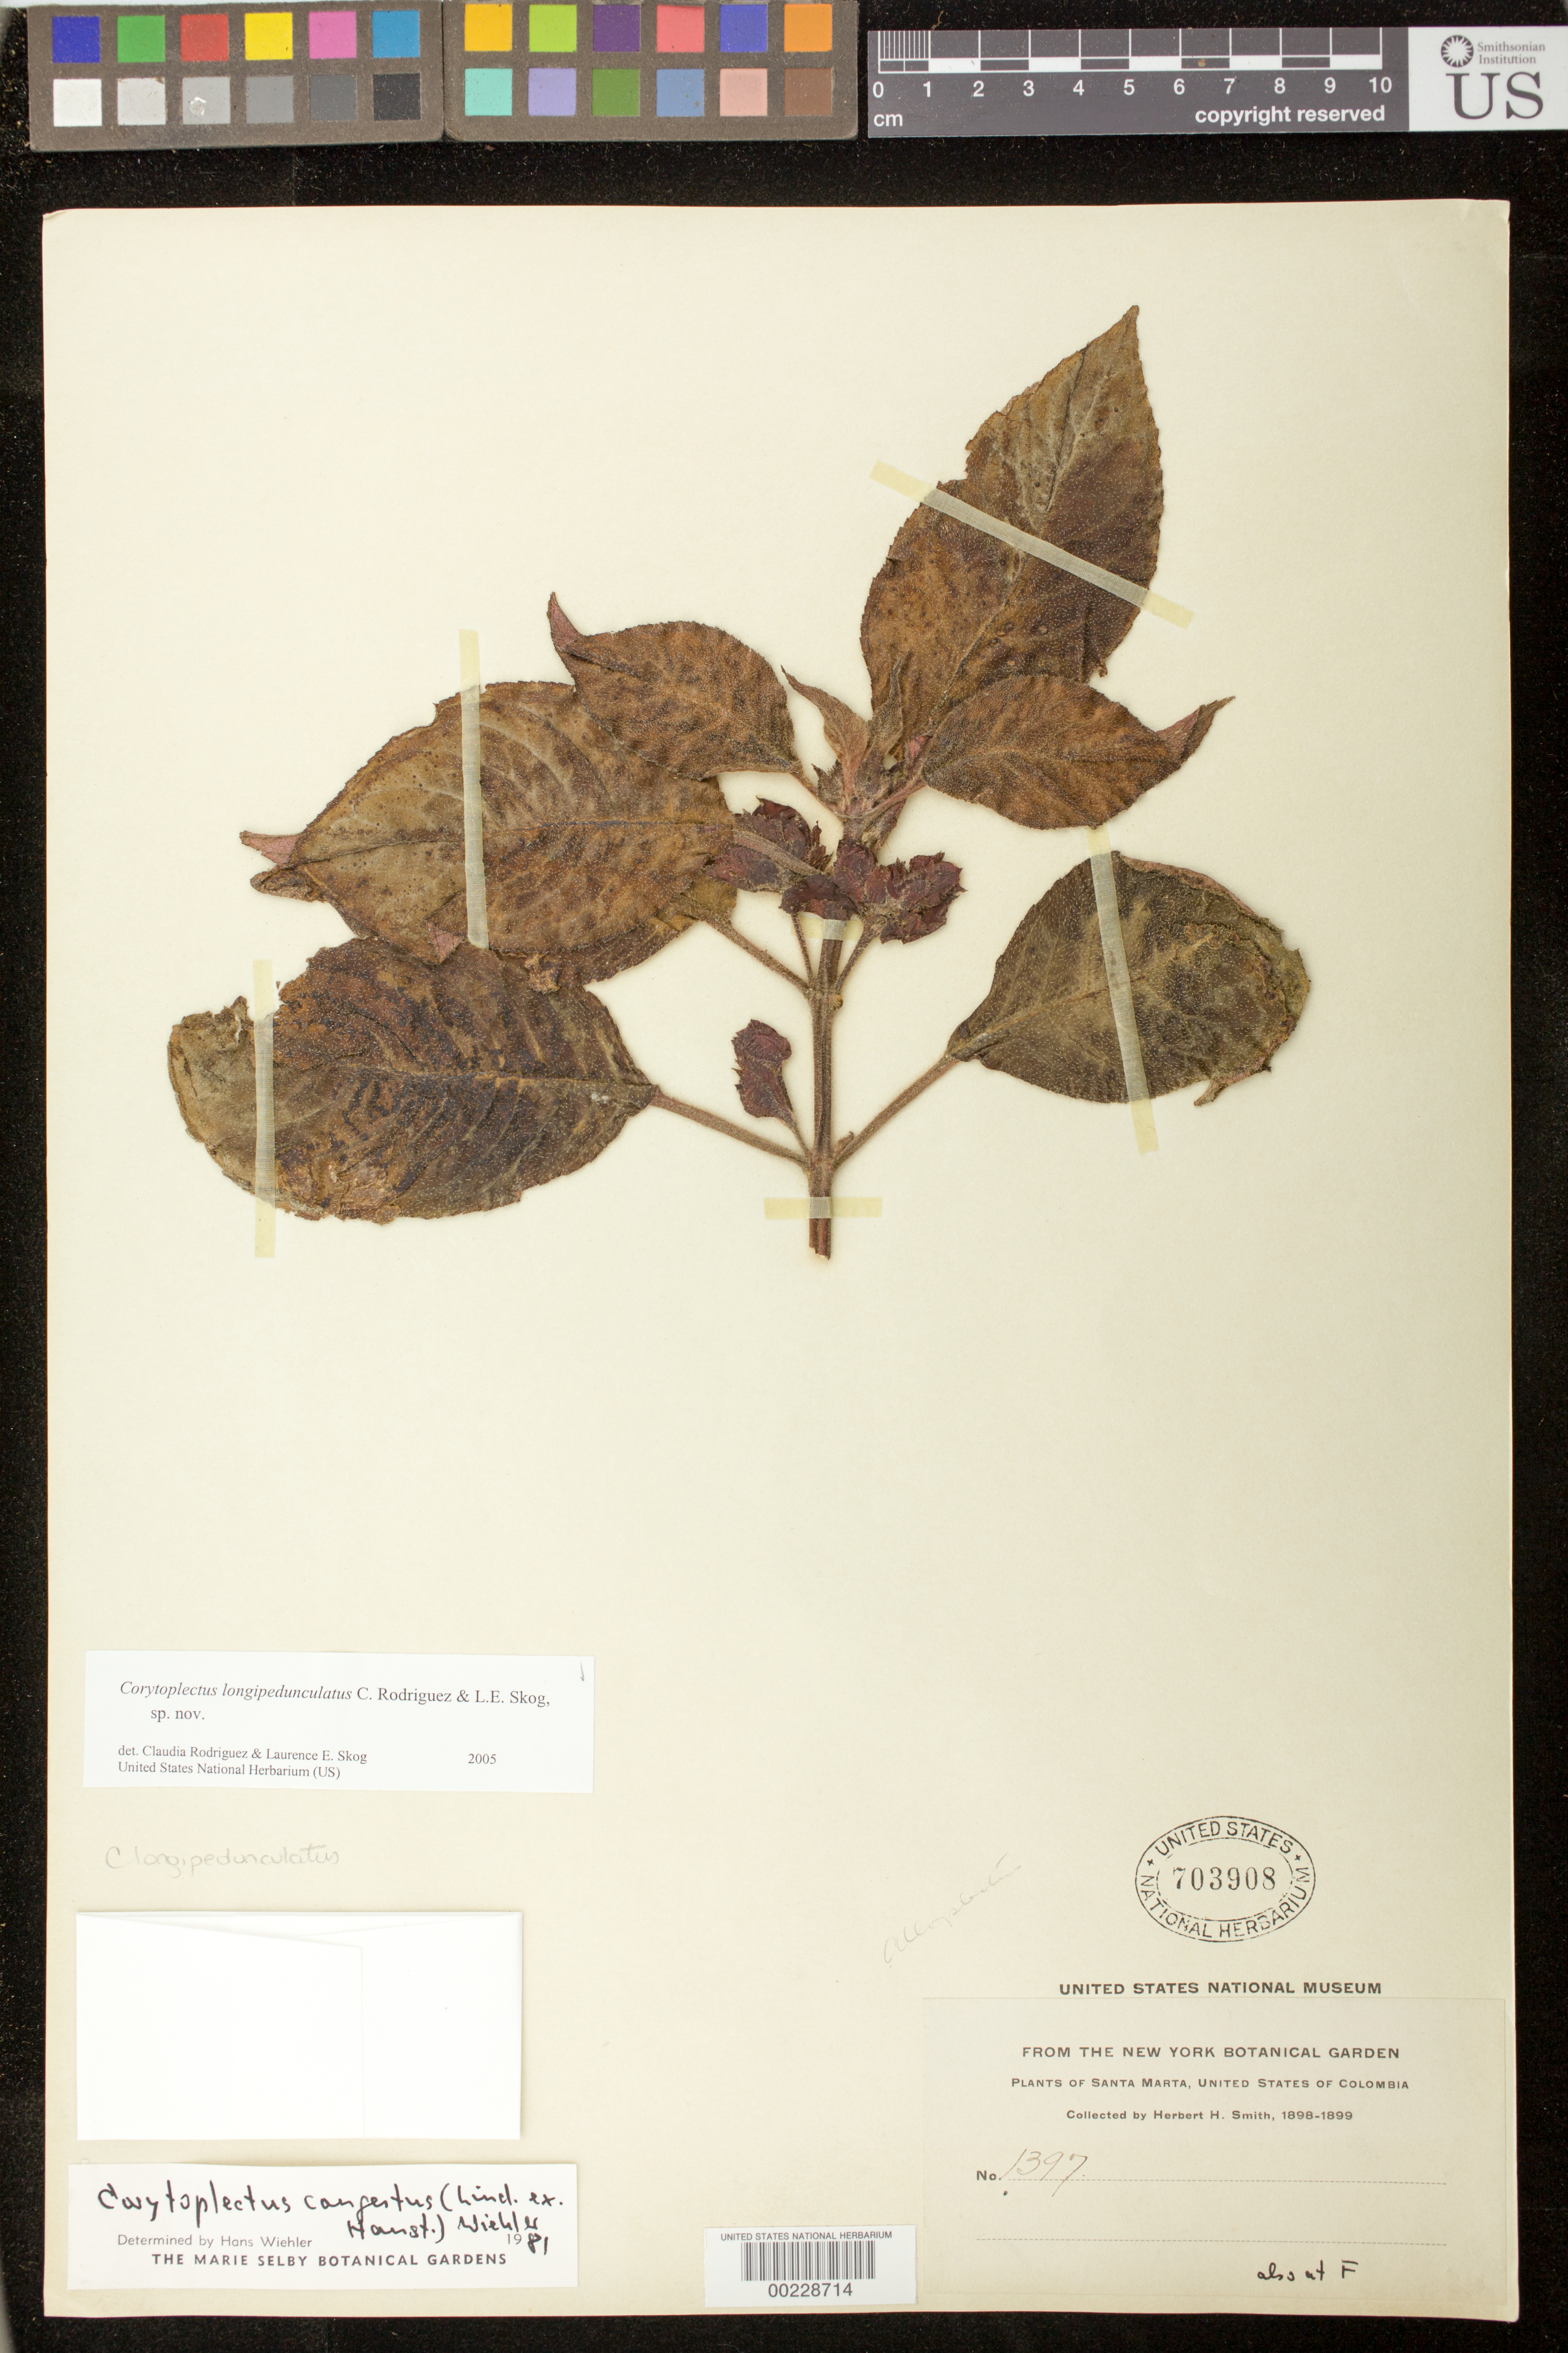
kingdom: Plantae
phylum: Tracheophyta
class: Magnoliopsida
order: Lamiales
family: Gesneriaceae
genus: Corytoplectus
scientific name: Corytoplectus longipedunculatus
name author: Rodr.-Flores & L.E. Skog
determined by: Rodríguez-Flores, C. I.; Skog, L. E.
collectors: Herbert H. Smith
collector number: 1397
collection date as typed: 1898-1899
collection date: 1898/1899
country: Colombia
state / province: Magdalena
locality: Santa Marta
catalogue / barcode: US 703908